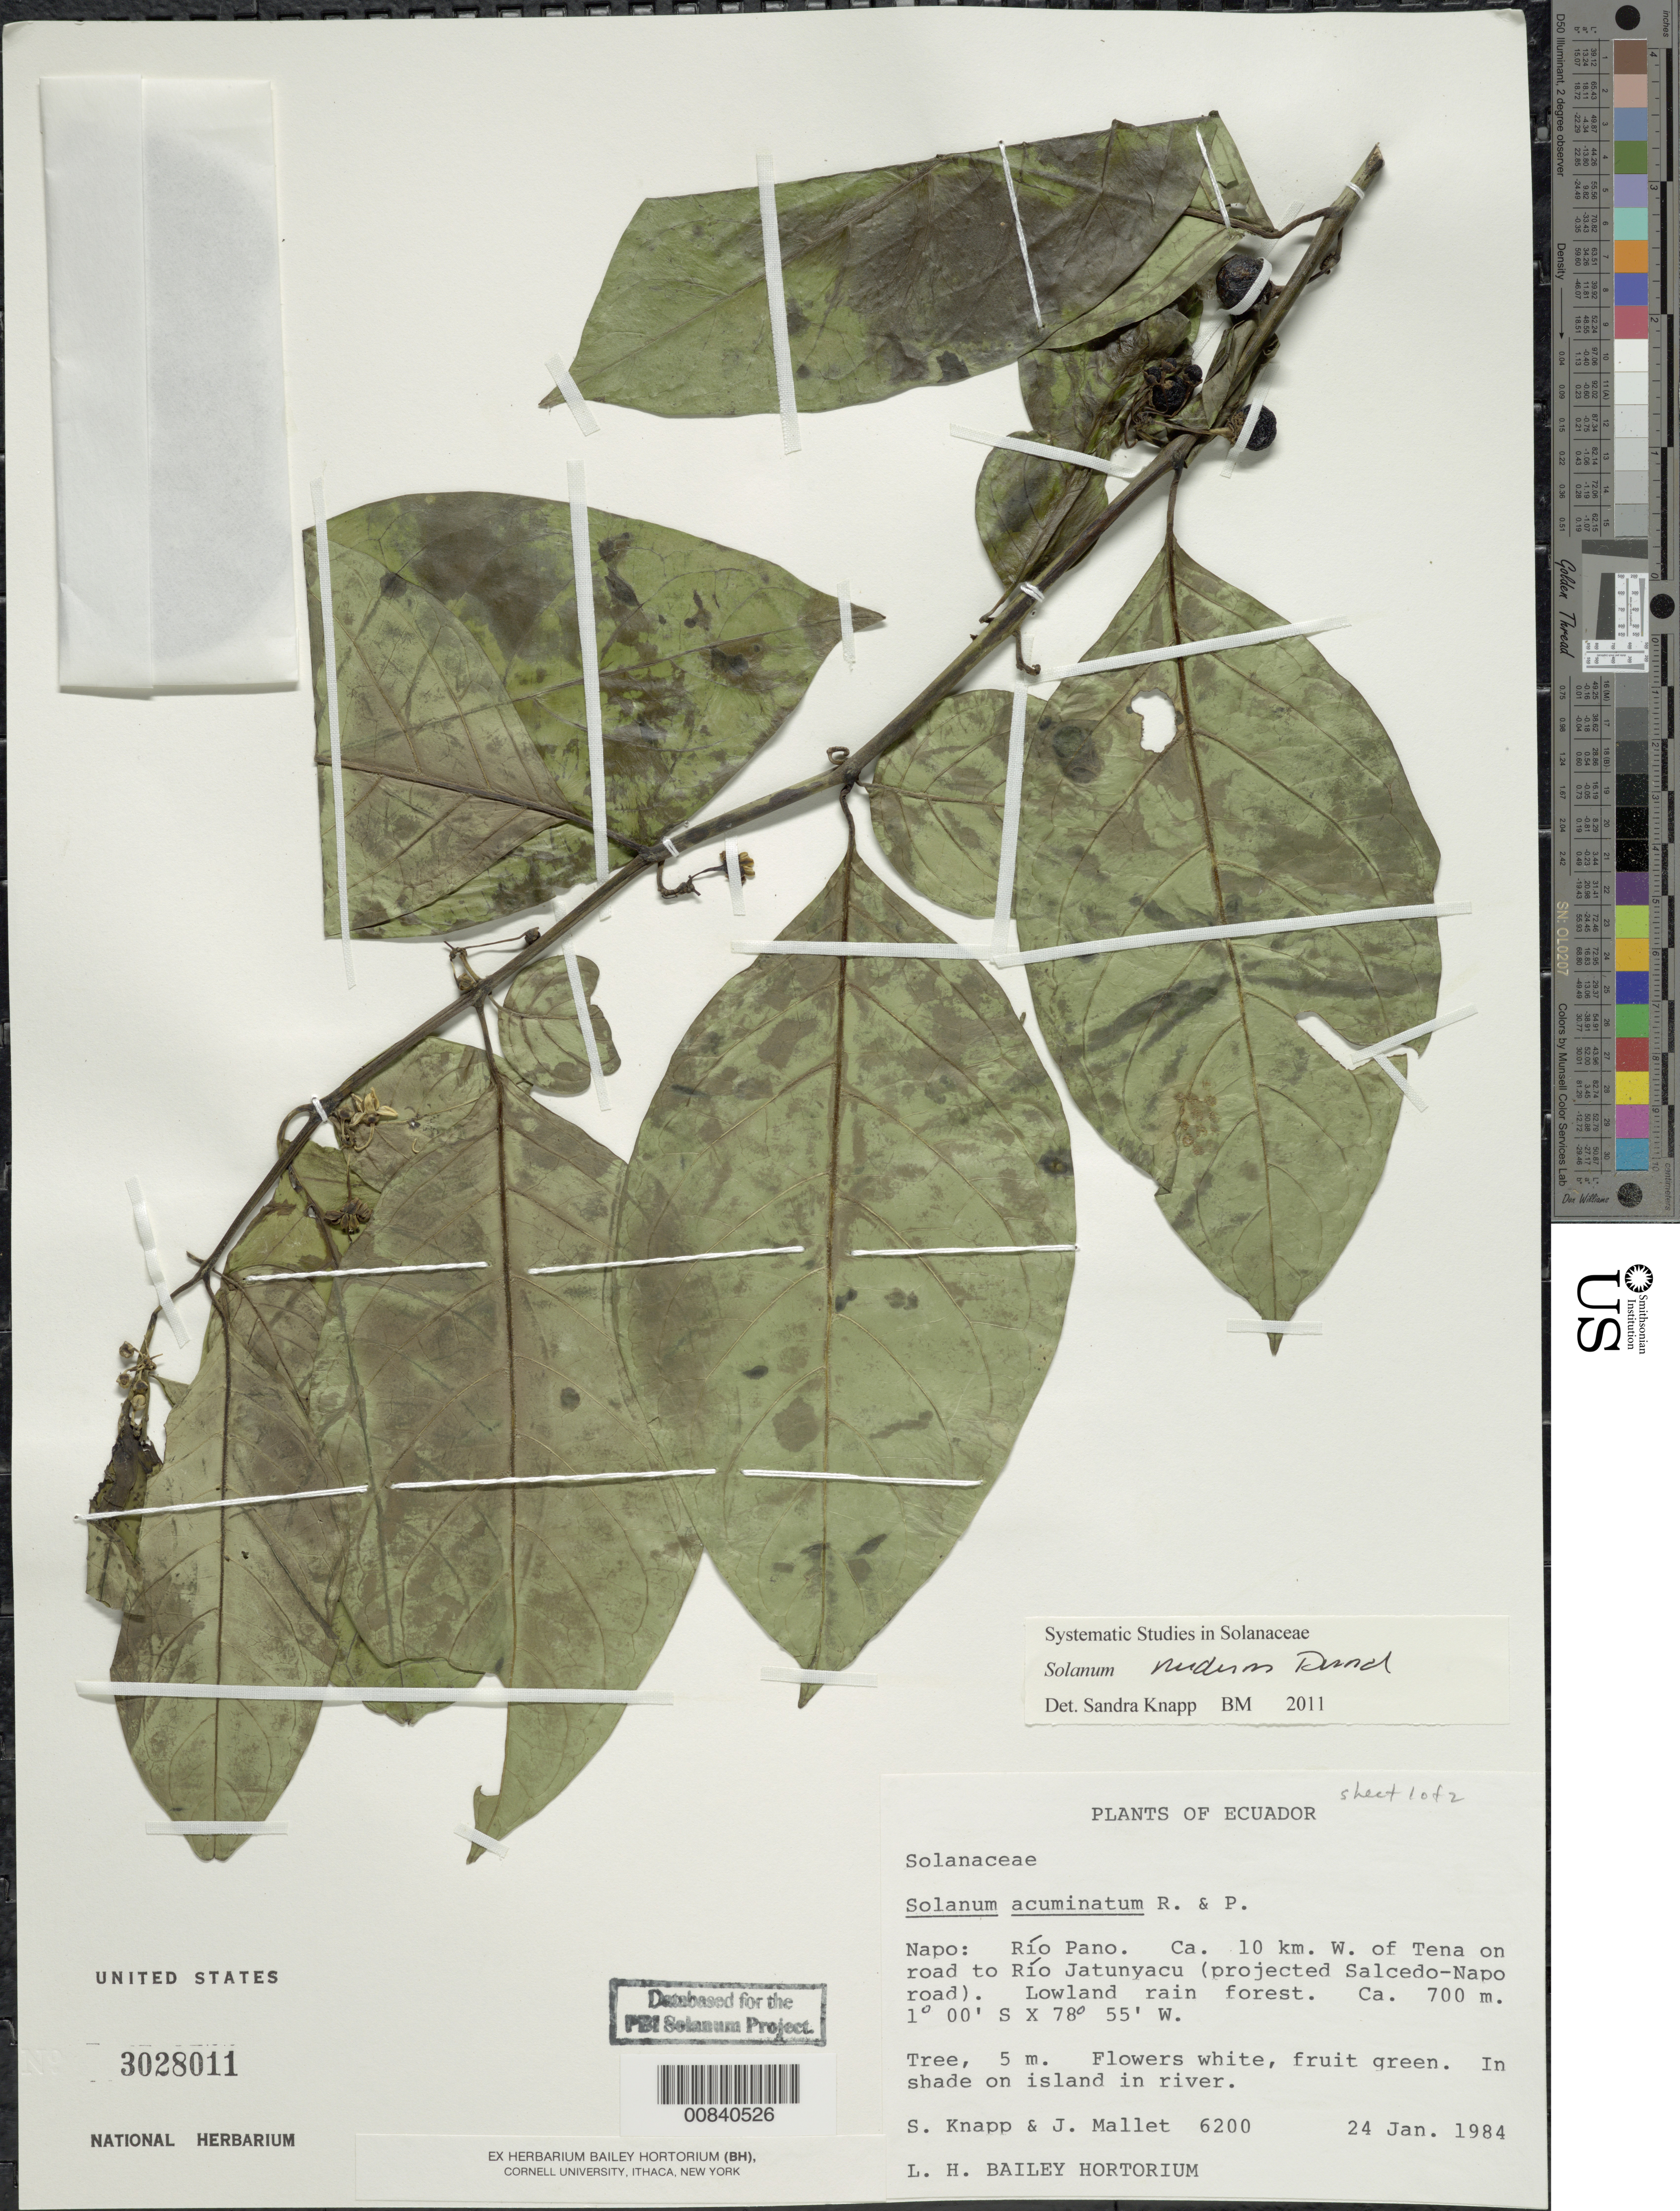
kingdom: Plantae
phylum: Tracheophyta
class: Magnoliopsida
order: Solanales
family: Solanaceae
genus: Solanum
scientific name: Solanum nudum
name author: Dunal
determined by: Knapp, S. D.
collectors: S. Knapp & J. Mallet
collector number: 6200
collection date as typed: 24 Jan 1984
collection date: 1984-01-24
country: Ecuador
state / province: Napo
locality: Río Pano. Ca. 10 km. W. of Tena on road to Río Jatunyacu (projected Salcedo-Napo road).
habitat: Lowland rain forest. In shade on island in river.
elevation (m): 700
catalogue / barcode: US 3028011